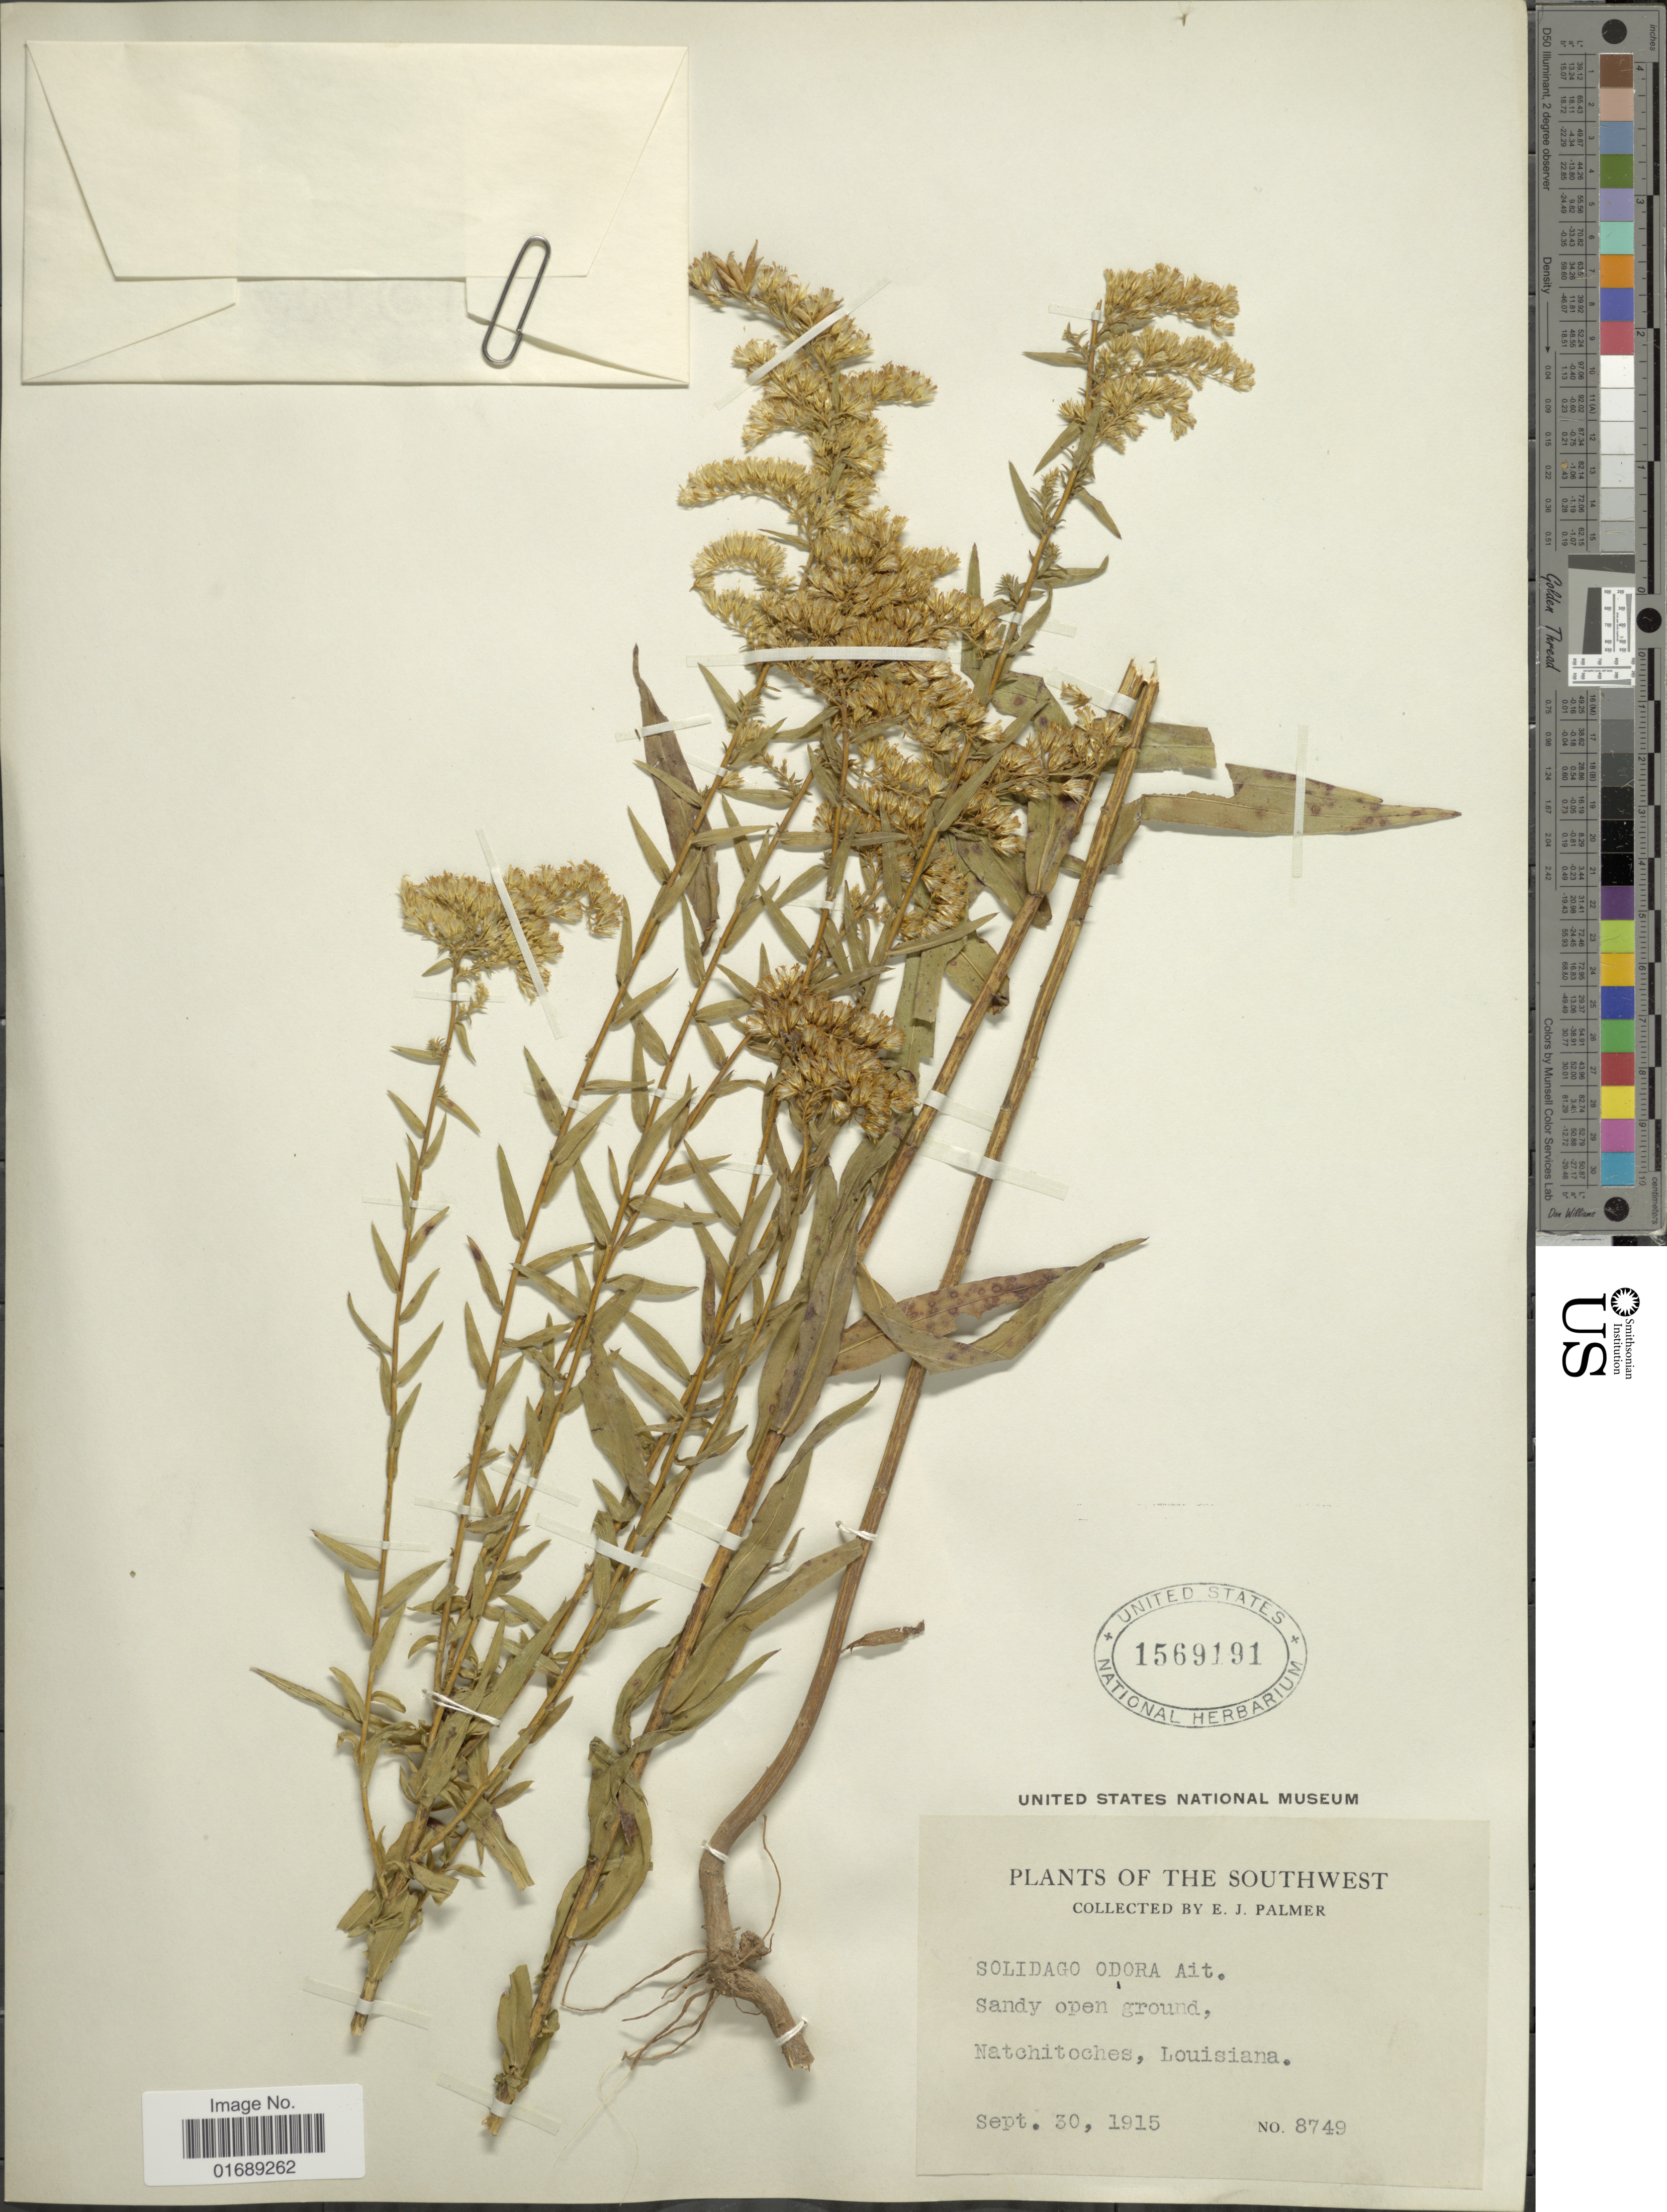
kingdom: Plantae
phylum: Tracheophyta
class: Magnoliopsida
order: Asterales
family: Asteraceae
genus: Solidago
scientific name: Solidago odora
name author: Aiton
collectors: E. J. Palmer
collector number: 8749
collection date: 1915-09-30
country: United States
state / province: Louisiana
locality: The Southwest, Sandy open ground, Natchitoches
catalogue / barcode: US 1569191